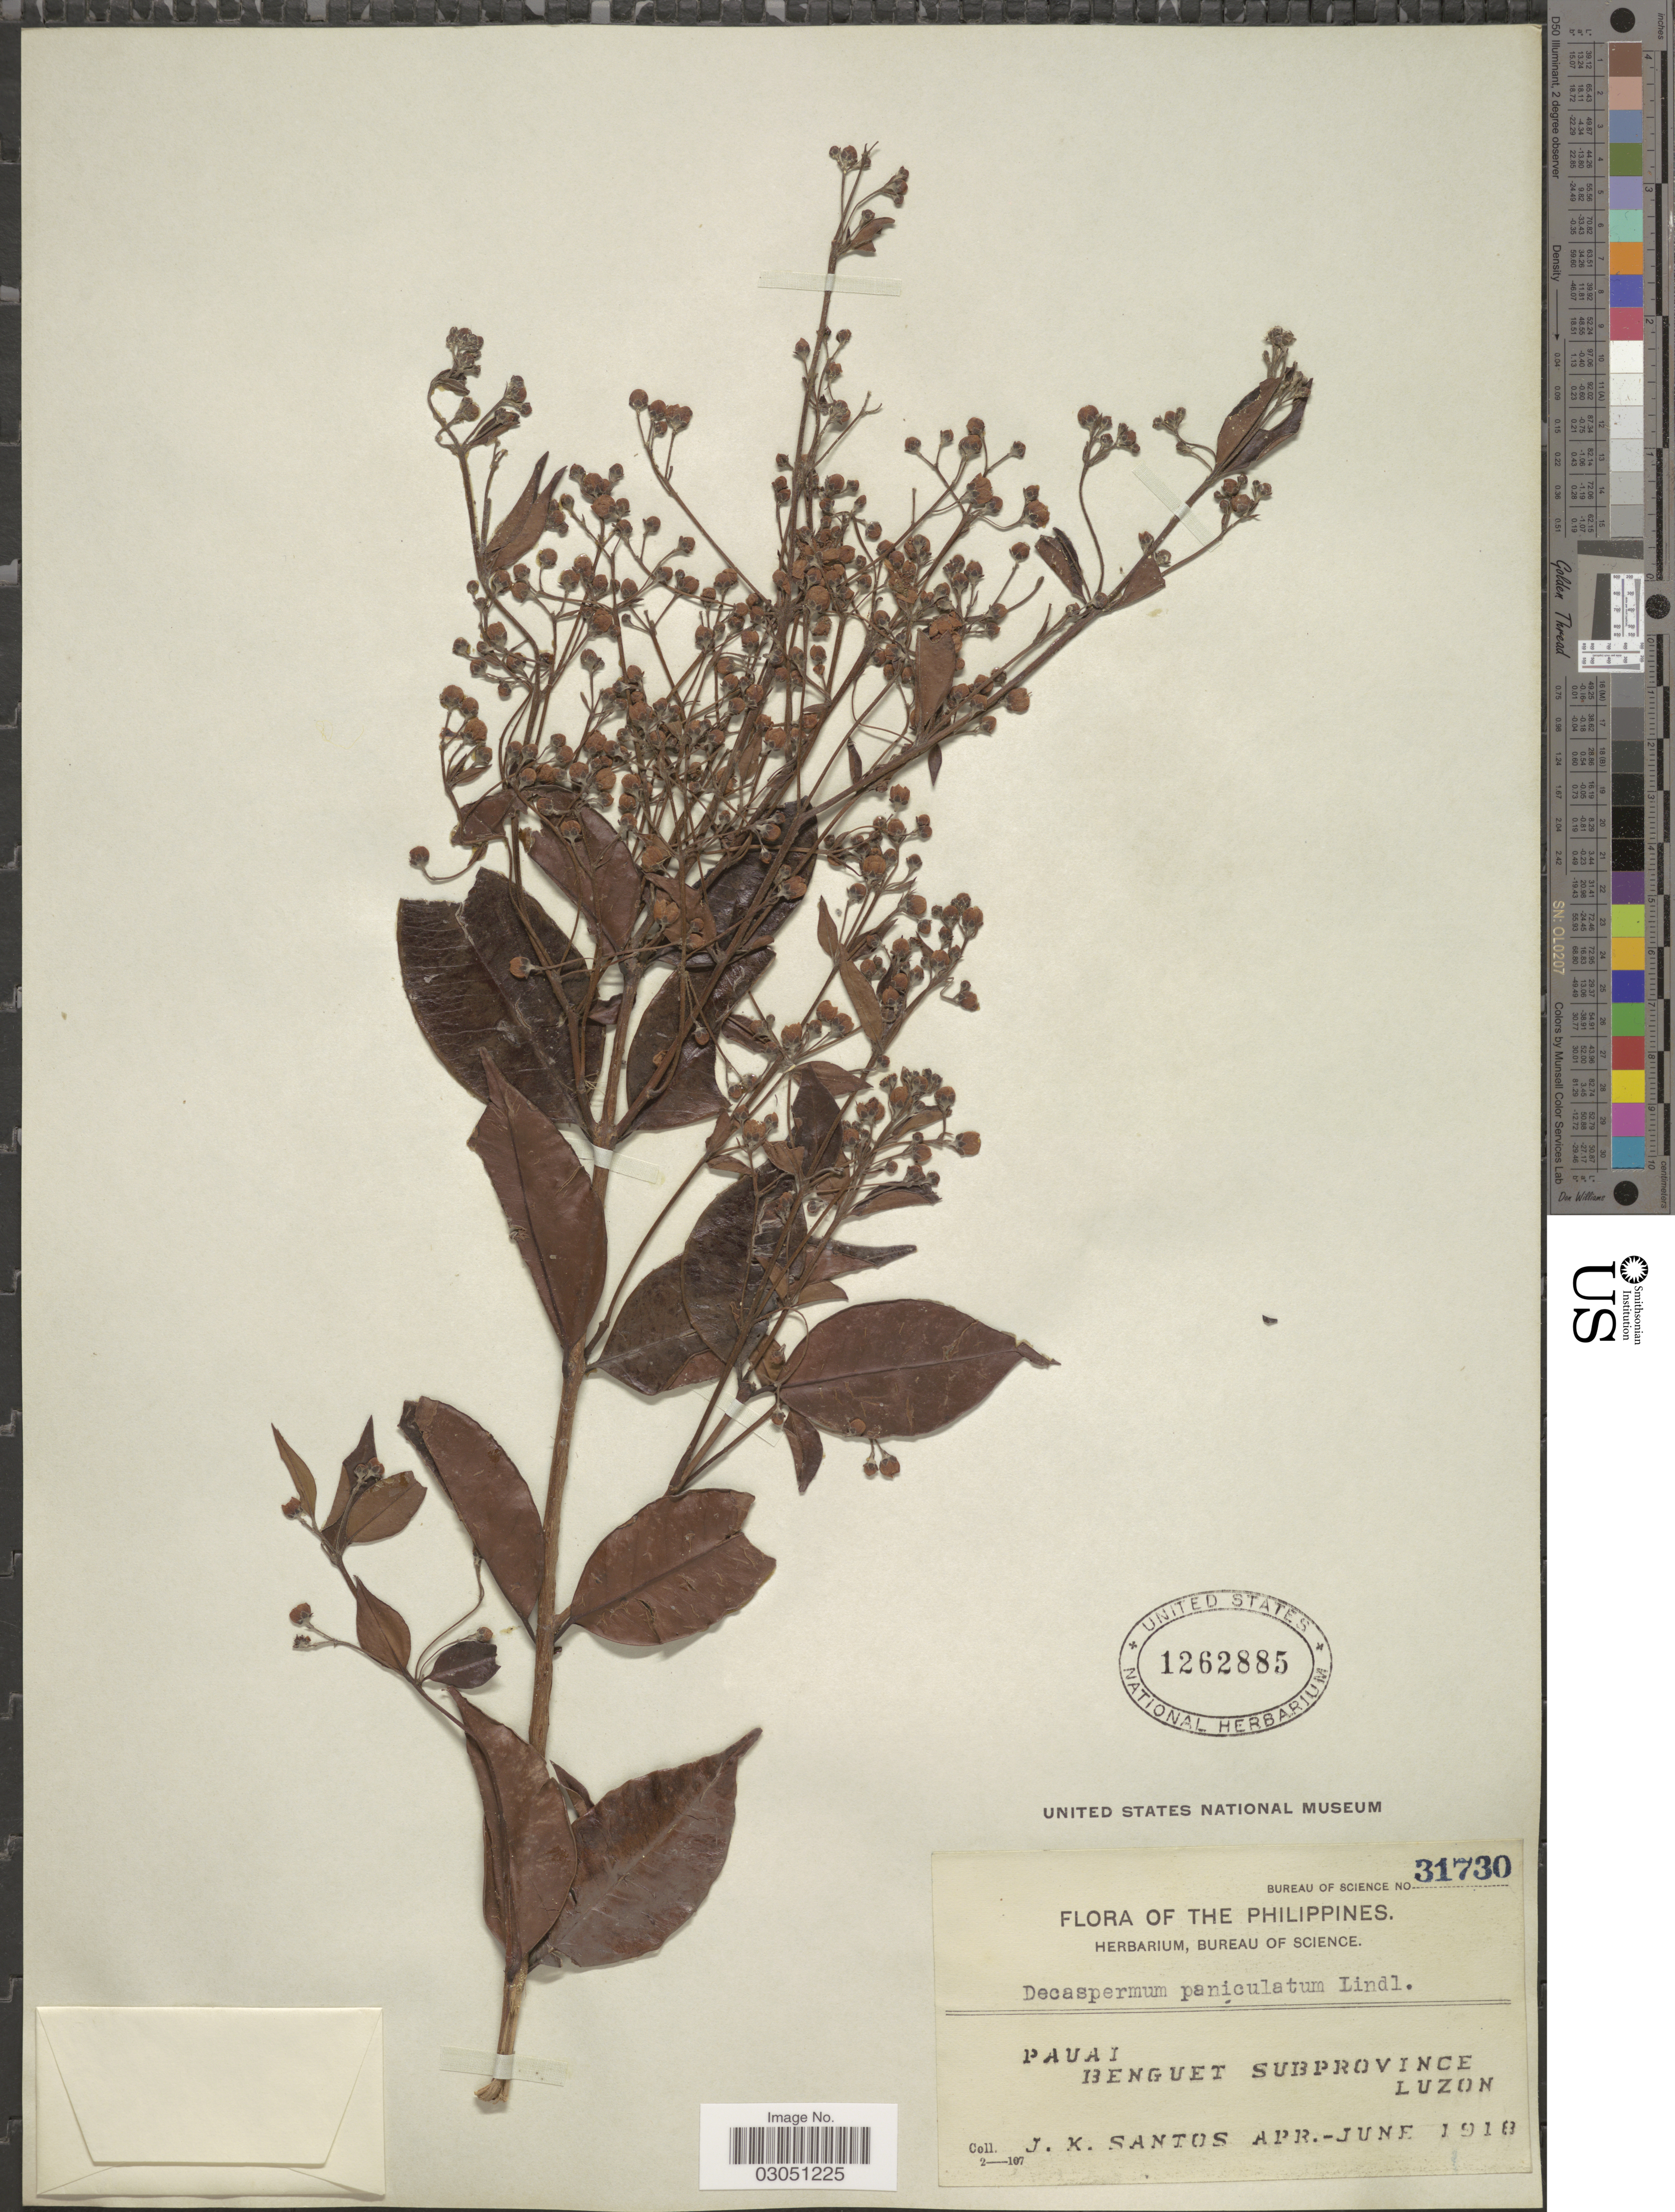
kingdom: Plantae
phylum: Tracheophyta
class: Magnoliopsida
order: Myrtales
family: Myrtaceae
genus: Decaspermum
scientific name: Decaspermum fruticosum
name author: J.R. Forst. & G. Forst.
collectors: J. K. Santos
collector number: Bureau of science 31730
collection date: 1918-04/1918-06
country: Philippines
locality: Pauai, Benguet Subprovince, Luzon.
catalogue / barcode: US 1262885